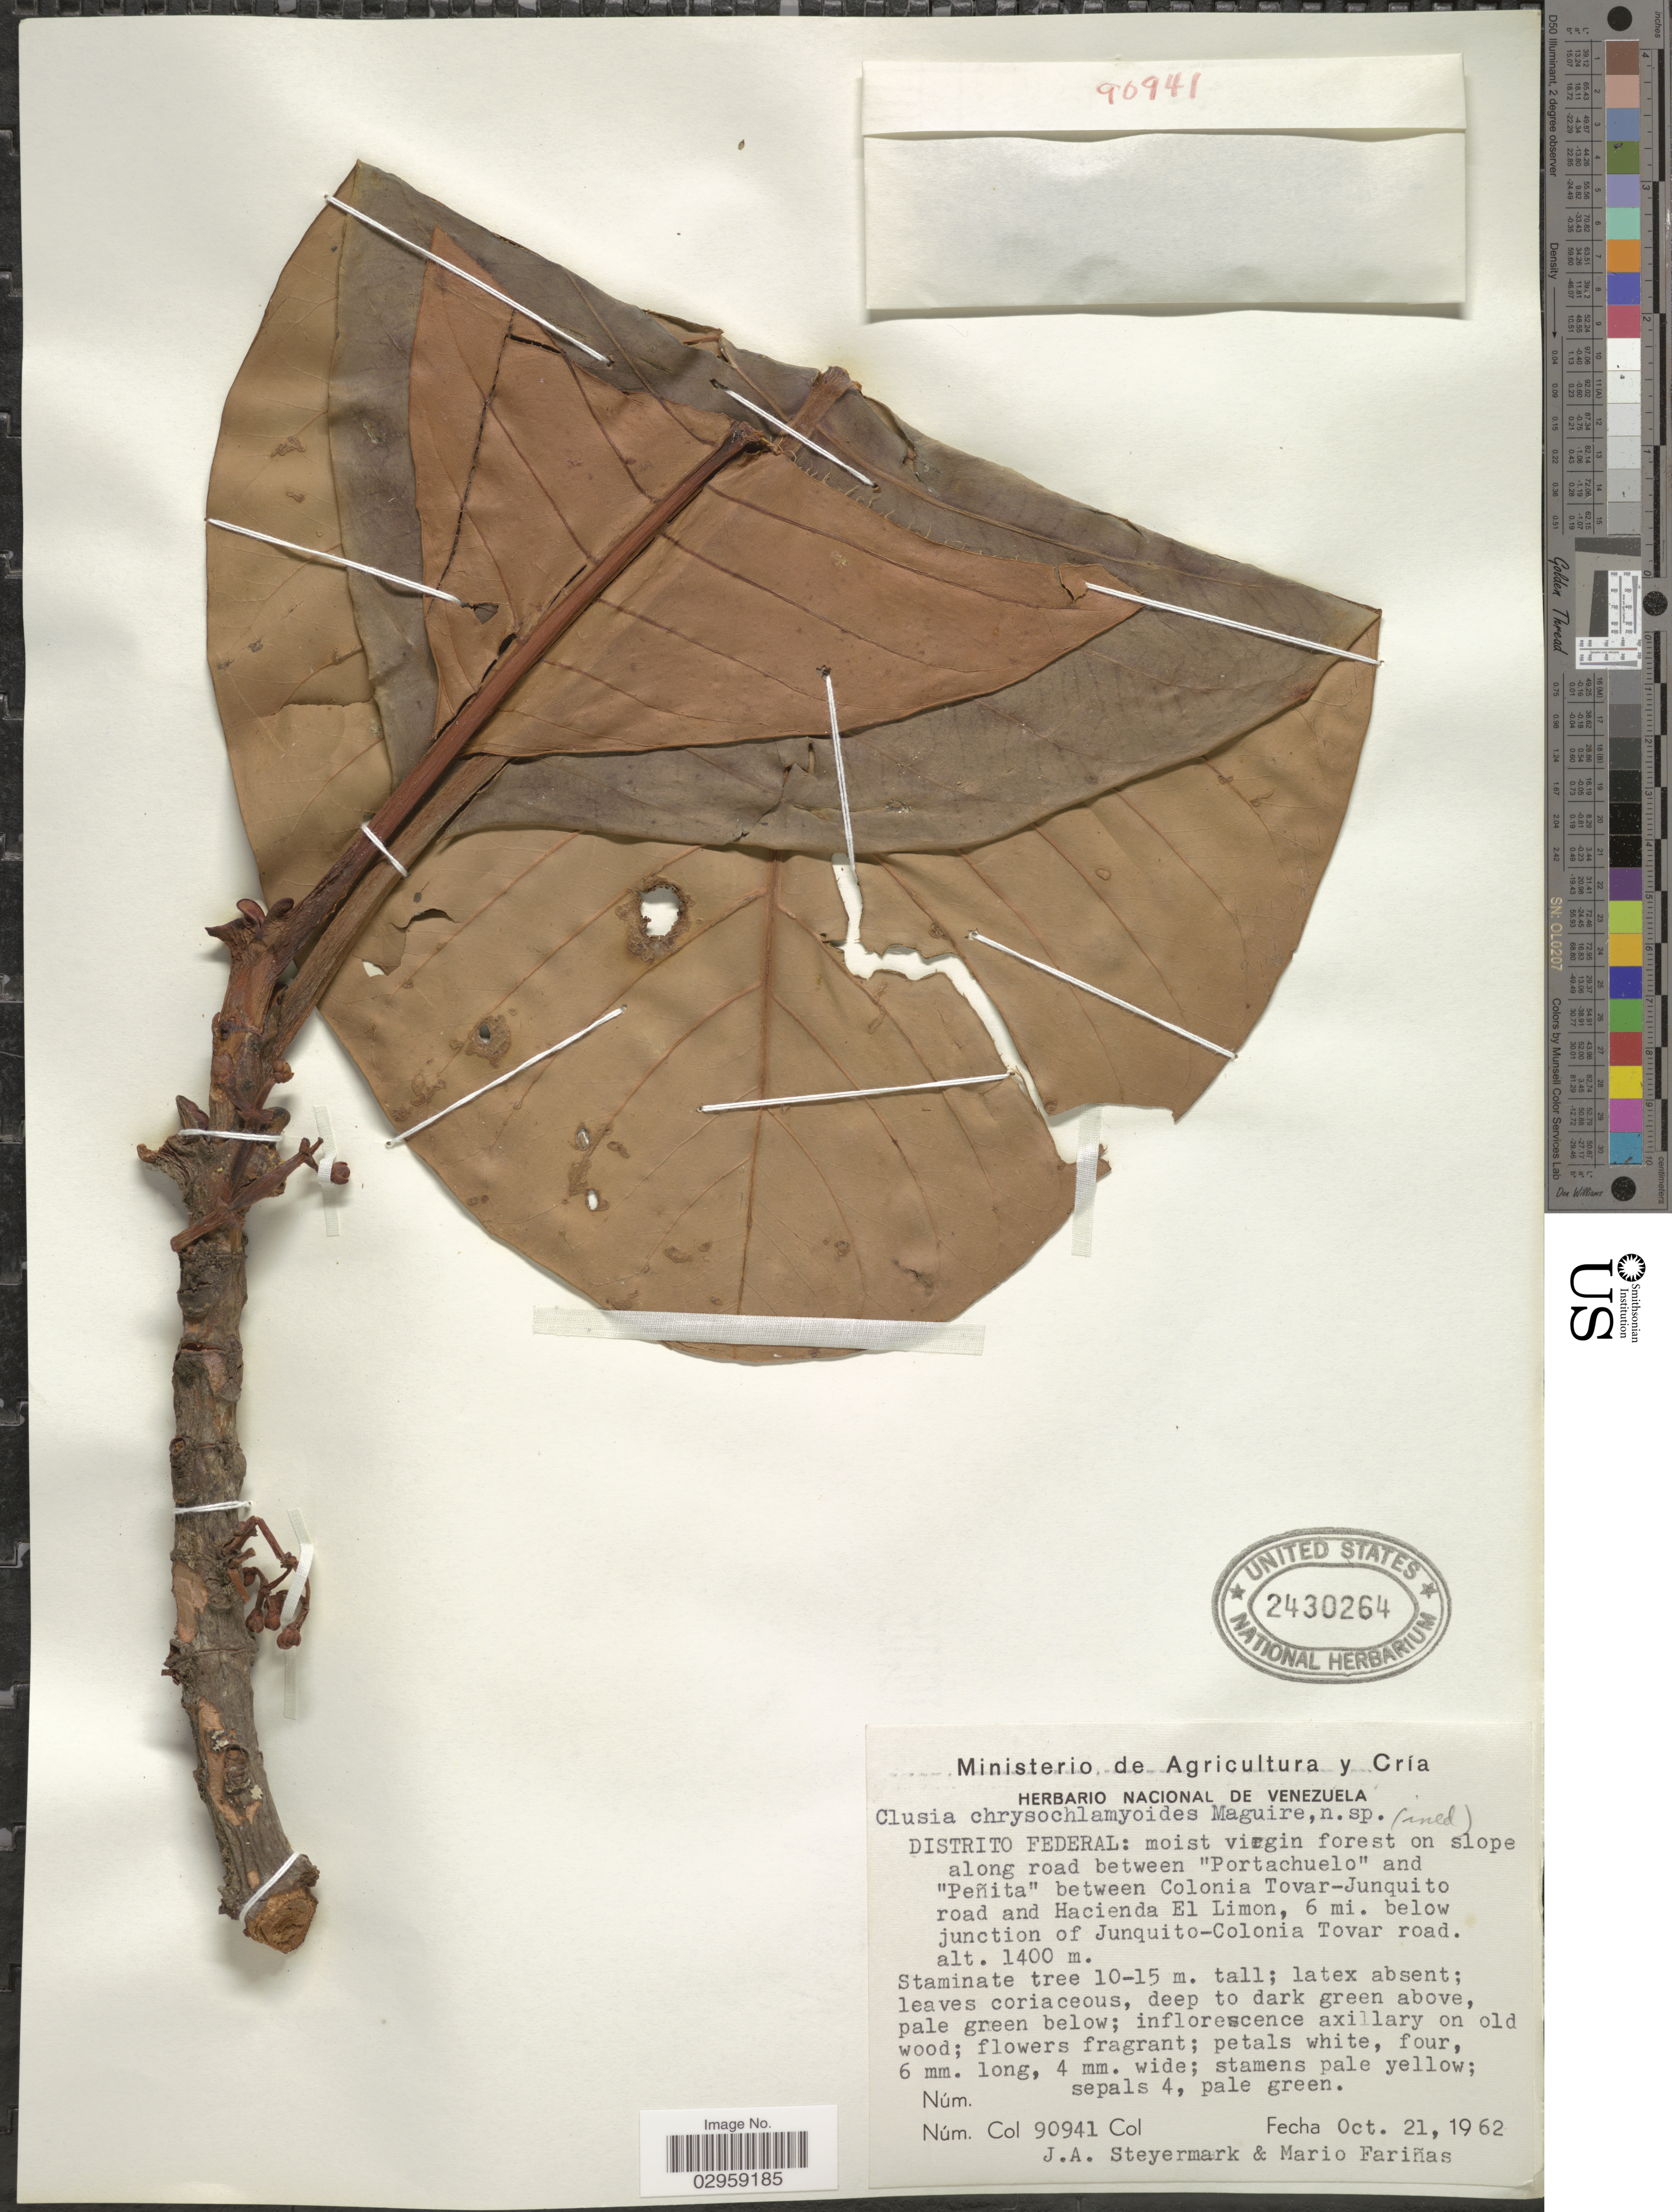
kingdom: Plantae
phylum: Tracheophyta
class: Magnoliopsida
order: Malpighiales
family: Clusiaceae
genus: Clusia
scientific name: Clusia chrysochlamyoides Maguire, ined.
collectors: J. Steyermark & M. Fariñas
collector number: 90941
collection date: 1962-10-21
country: Venezuela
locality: Distrito Federal: moist virgin forest on slope along road between 'Portachuelo' and 'Peñita' between Colonia Tovar-Junquito road and Hacienda El Limon, 6 mi. below junction of Junquito-Colonia Tovar road.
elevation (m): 1400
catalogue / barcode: US 2430264